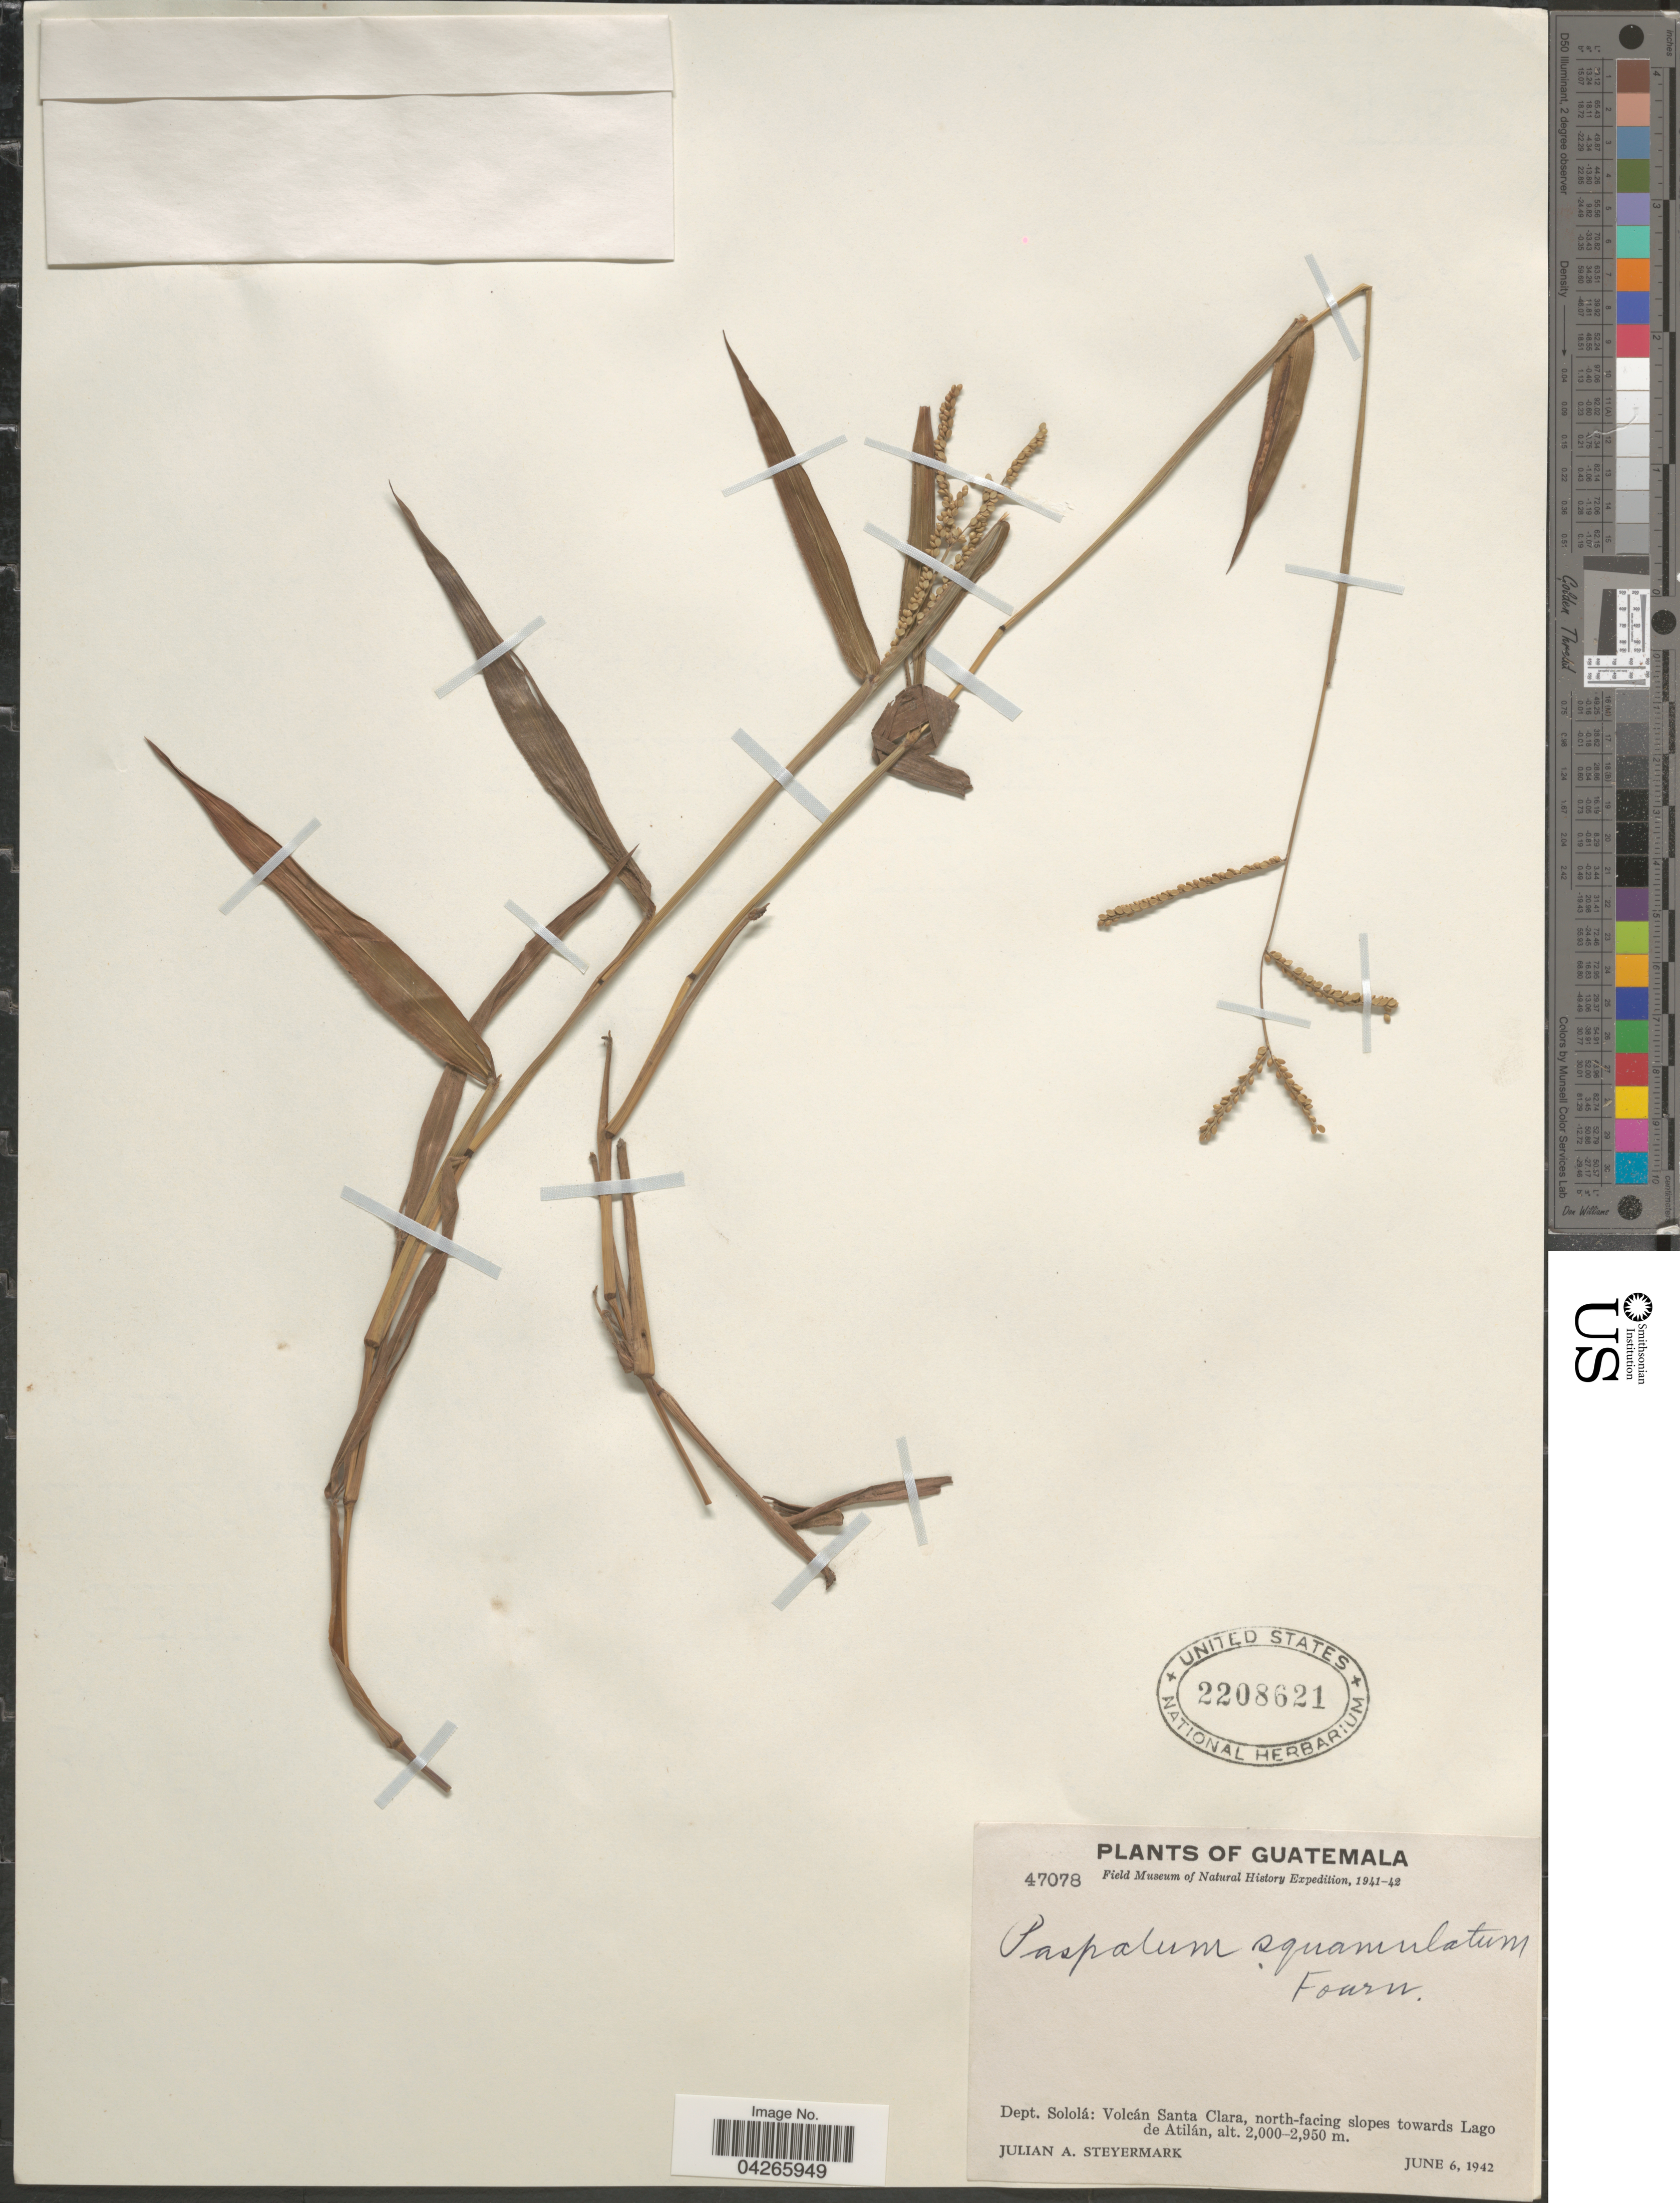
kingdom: Plantae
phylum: Tracheophyta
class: Liliopsida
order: Poales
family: Poaceae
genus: Paspalum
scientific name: Paspalum squamulatum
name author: E. Fourn.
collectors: J. Steyermark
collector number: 47078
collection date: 1942-06-06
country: Guatemala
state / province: Solola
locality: Field Museum of Natural History Expedition, 1941-42. Dept. Solola: Volcán Santa Clara, north-facing slopes towards Lago de Atilán.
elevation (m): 2000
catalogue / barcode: US 2208621